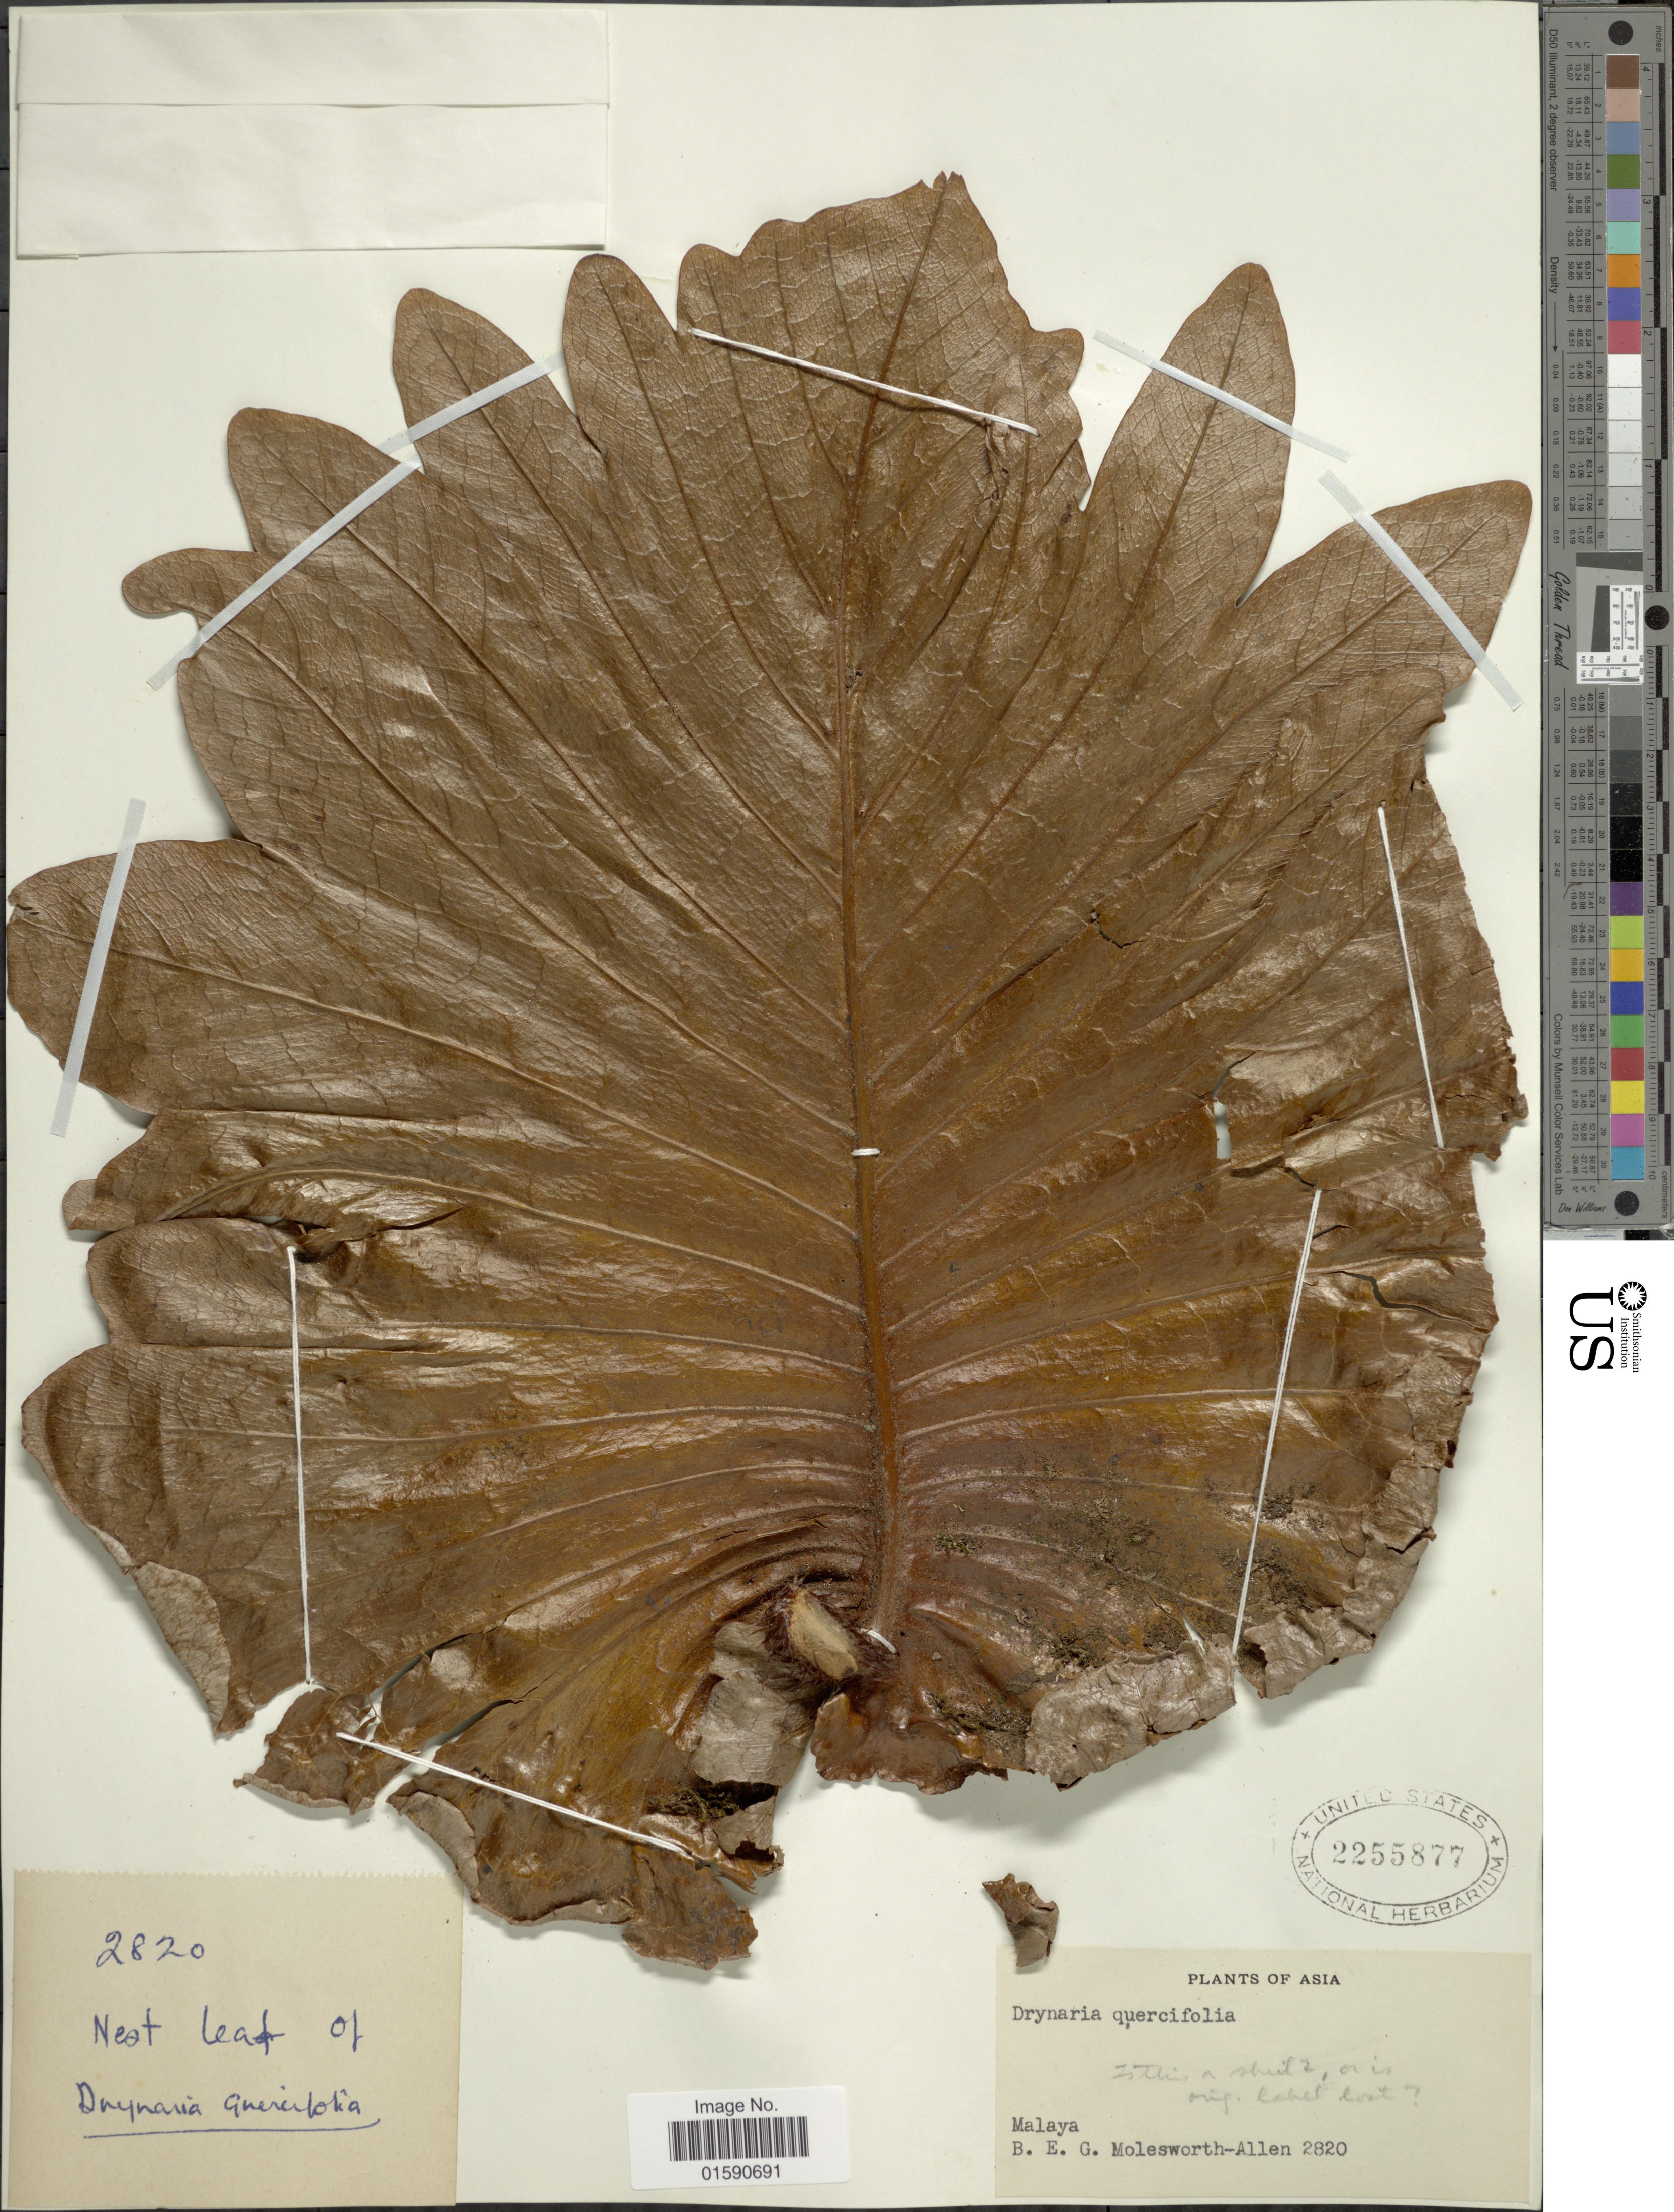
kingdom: Plantae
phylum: Tracheophyta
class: Polypodiopsida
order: Polypodiales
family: Polypodiaceae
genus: Drynaria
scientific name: Drynaria quercifolia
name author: (L.) J. Sm.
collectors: B. E. G. Molesworth-Allen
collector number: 2820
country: Malaysia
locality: Asia, Malaya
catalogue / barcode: US 2255877